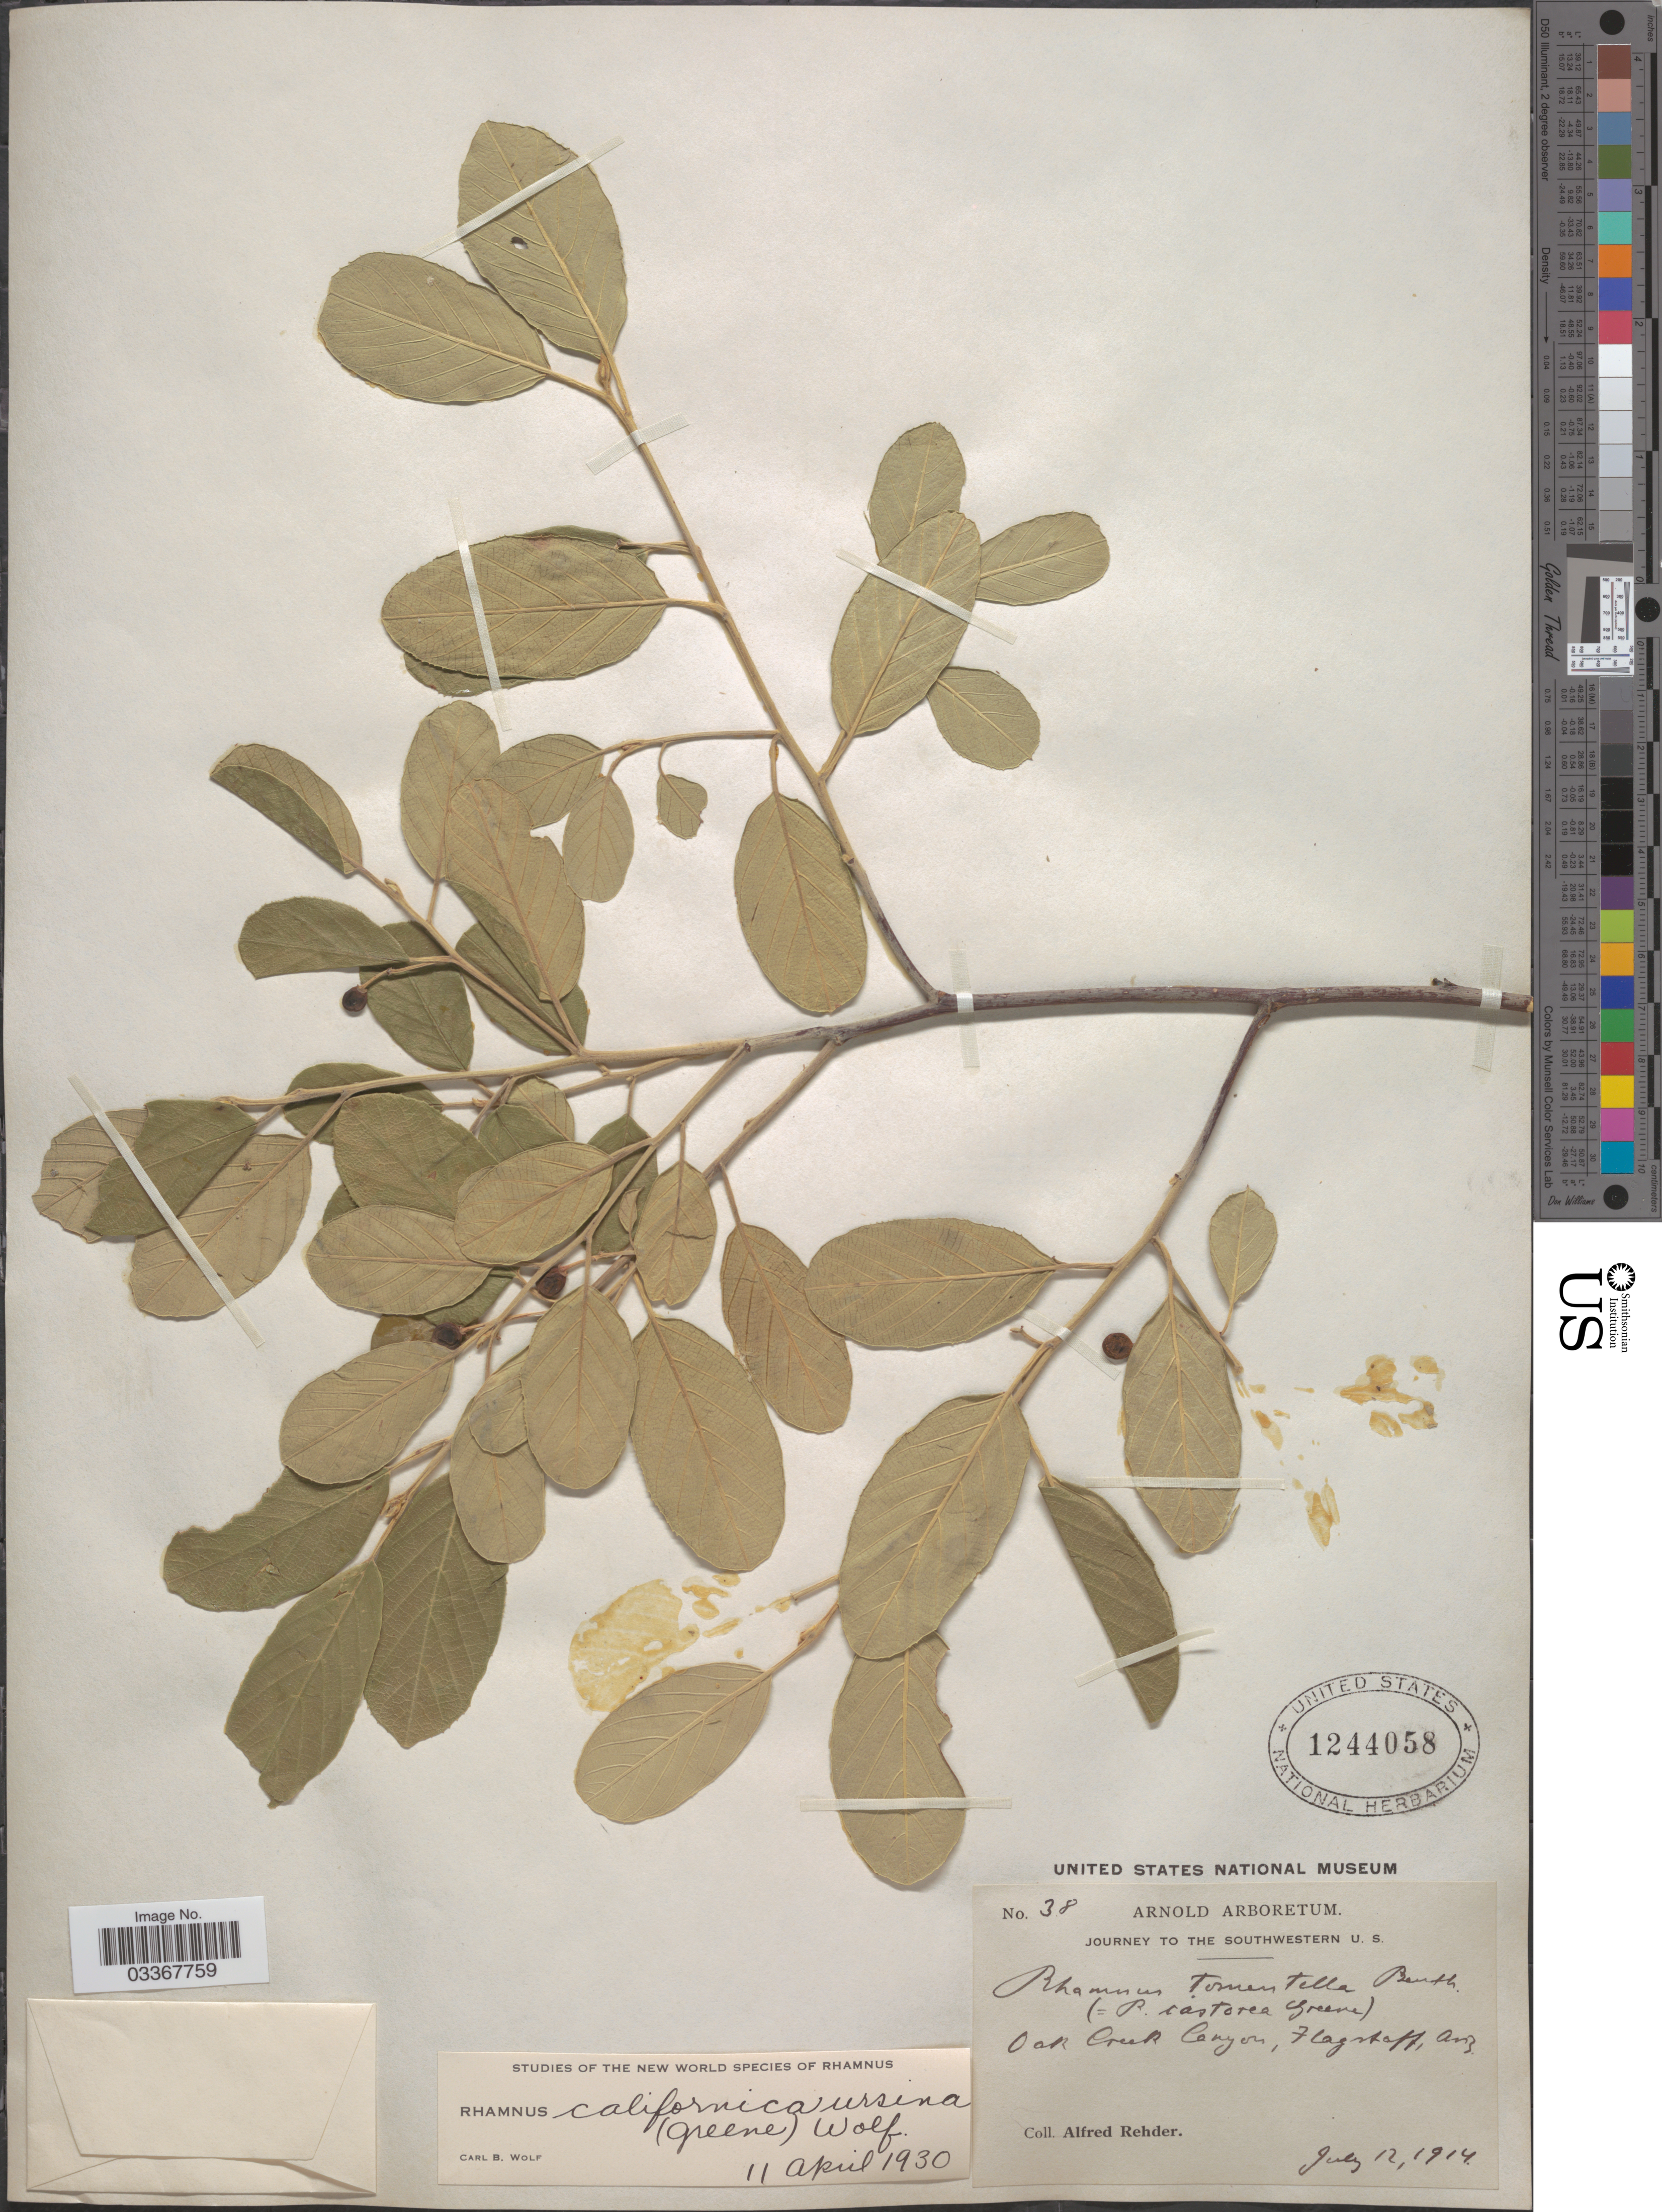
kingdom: Plantae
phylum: Tracheophyta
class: Magnoliopsida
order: Rosales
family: Rhamnaceae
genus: Frangula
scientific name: Frangula californica subsp. ursina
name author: (Greene) Kartesz & Gandhi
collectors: A. Rehder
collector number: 38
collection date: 1914-07-12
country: United States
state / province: Arizona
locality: The Southwestern U.S., Oak Creek Canyon, Flagstaff.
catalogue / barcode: US 1244058